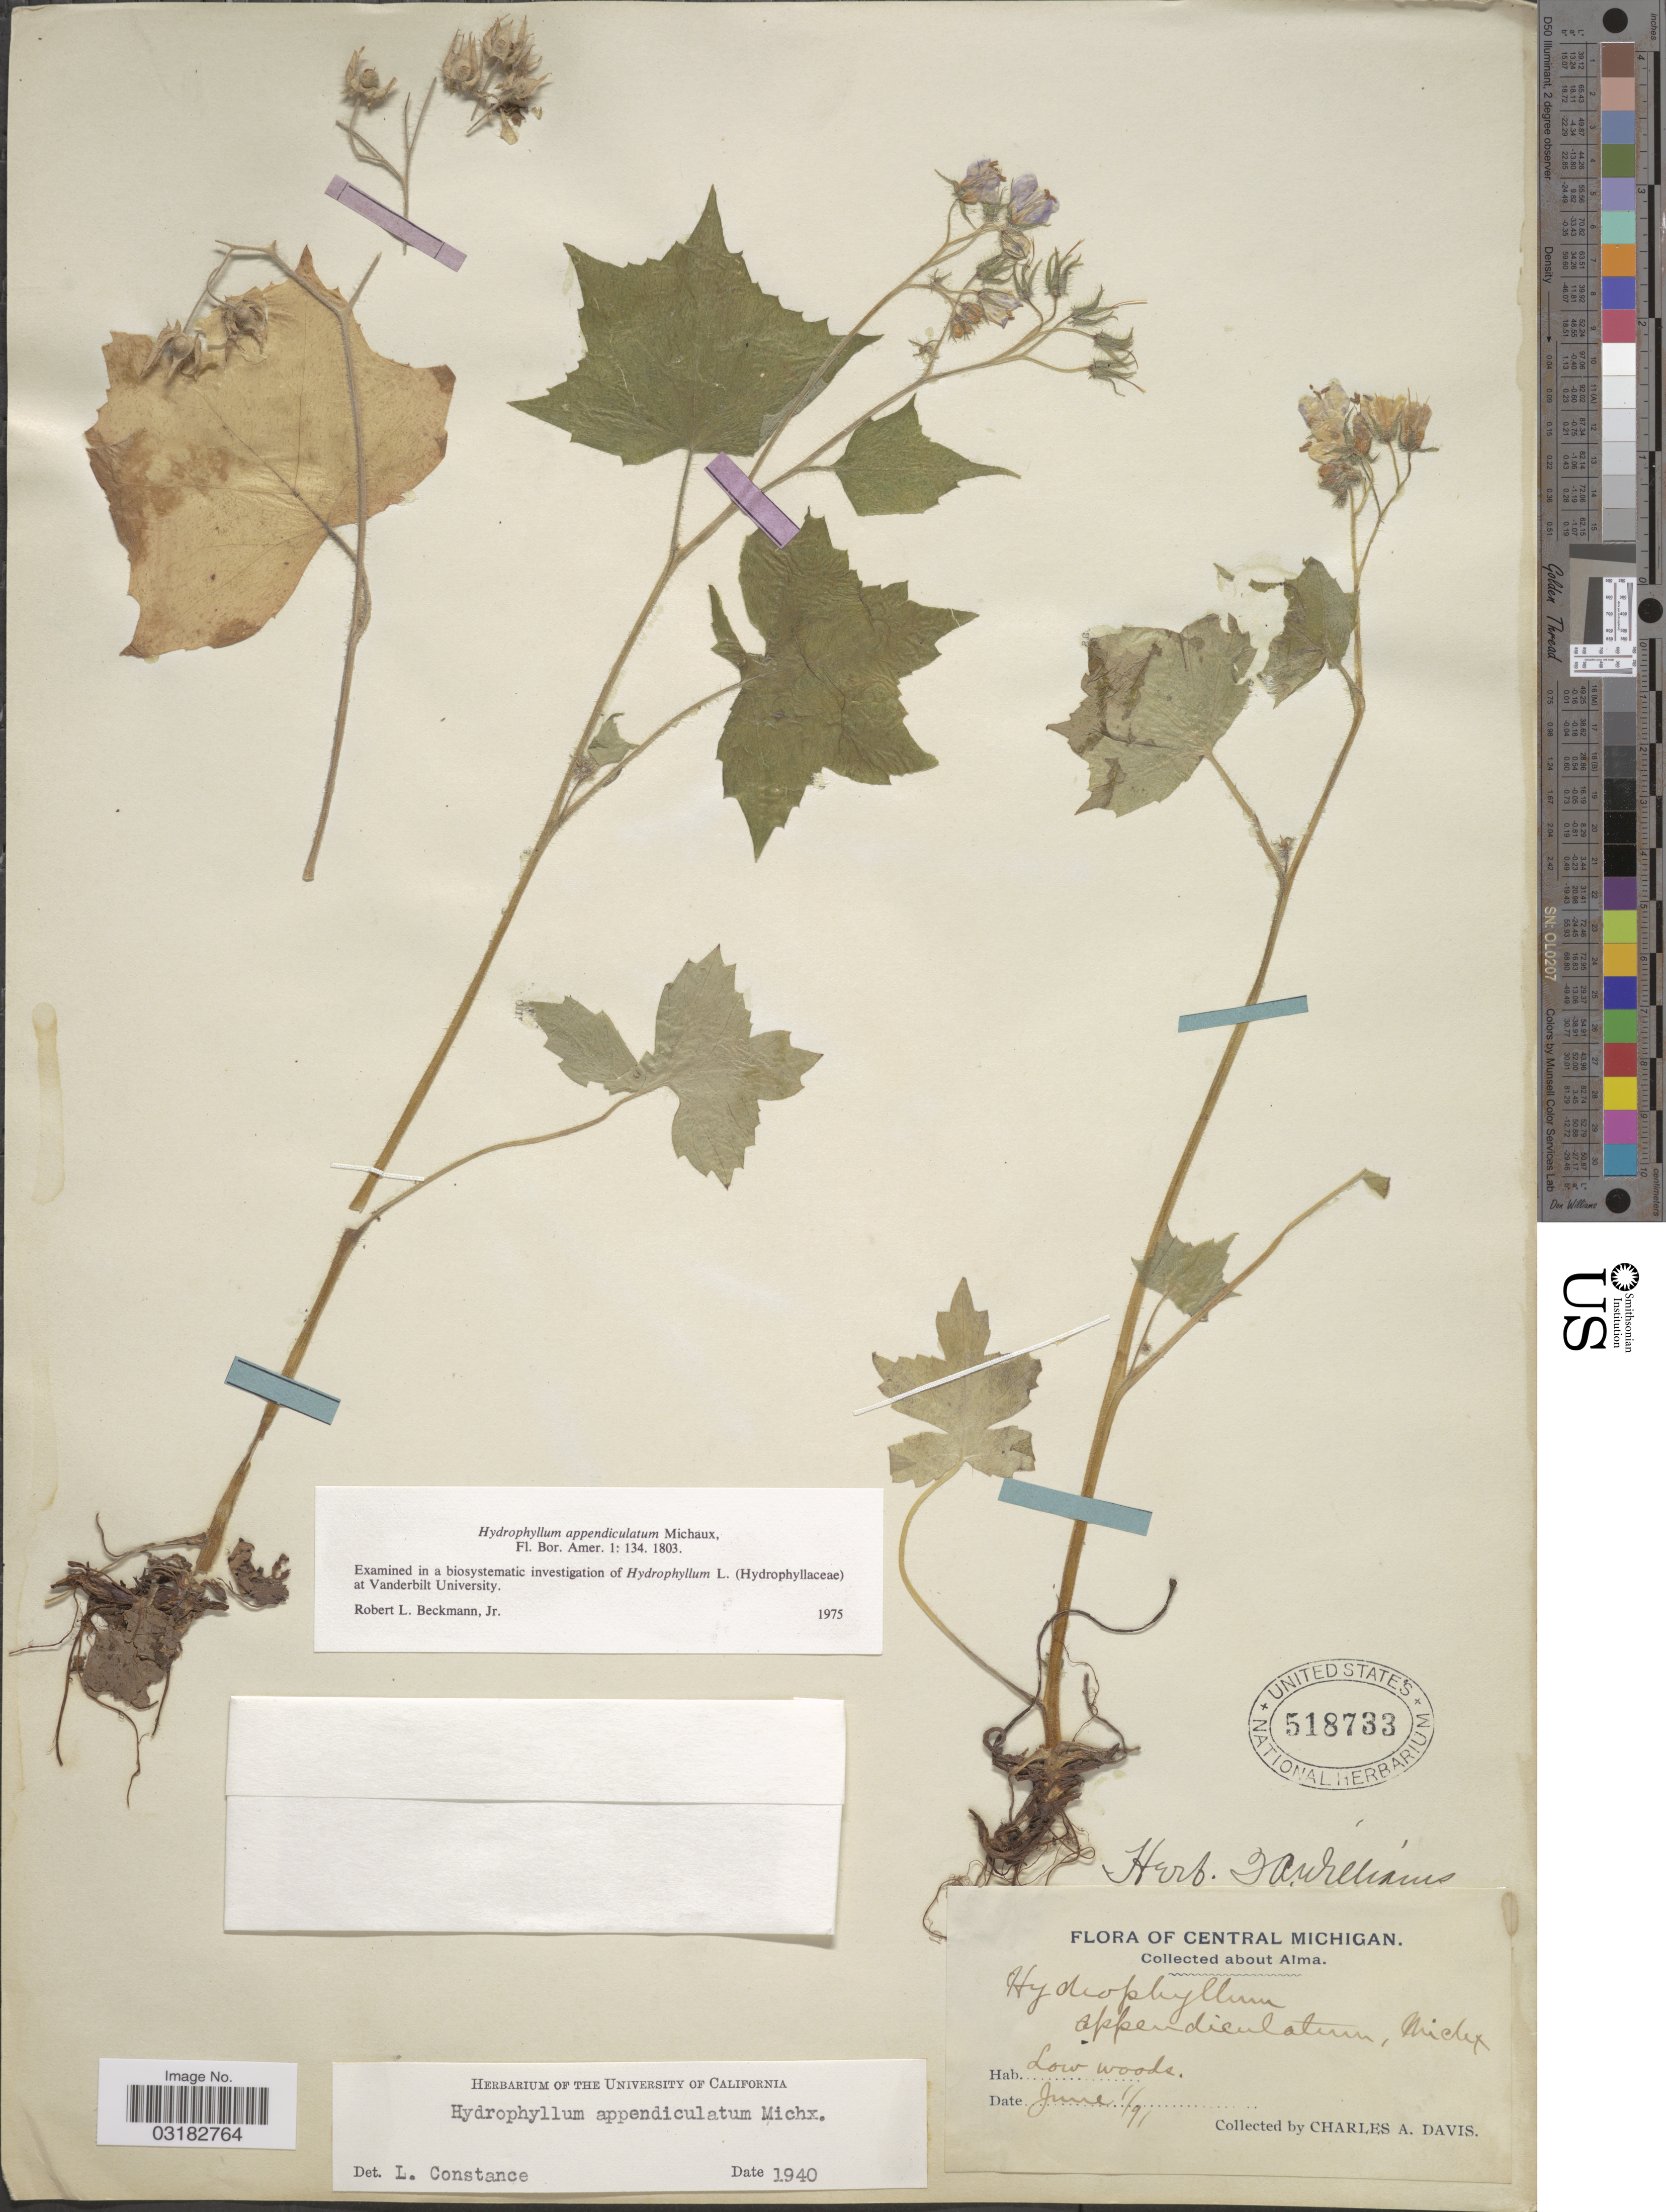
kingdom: Plantae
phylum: Tracheophyta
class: Magnoliopsida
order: Boraginales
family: Hydrophyllaceae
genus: Hydrophyllum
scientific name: Hydrophyllum appendiculatum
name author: Michx.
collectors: C. Davis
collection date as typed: Transcribed d/m/y: 1/6/91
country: United States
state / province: Michigan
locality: Central Michigan. About Alma.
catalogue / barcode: US 518733